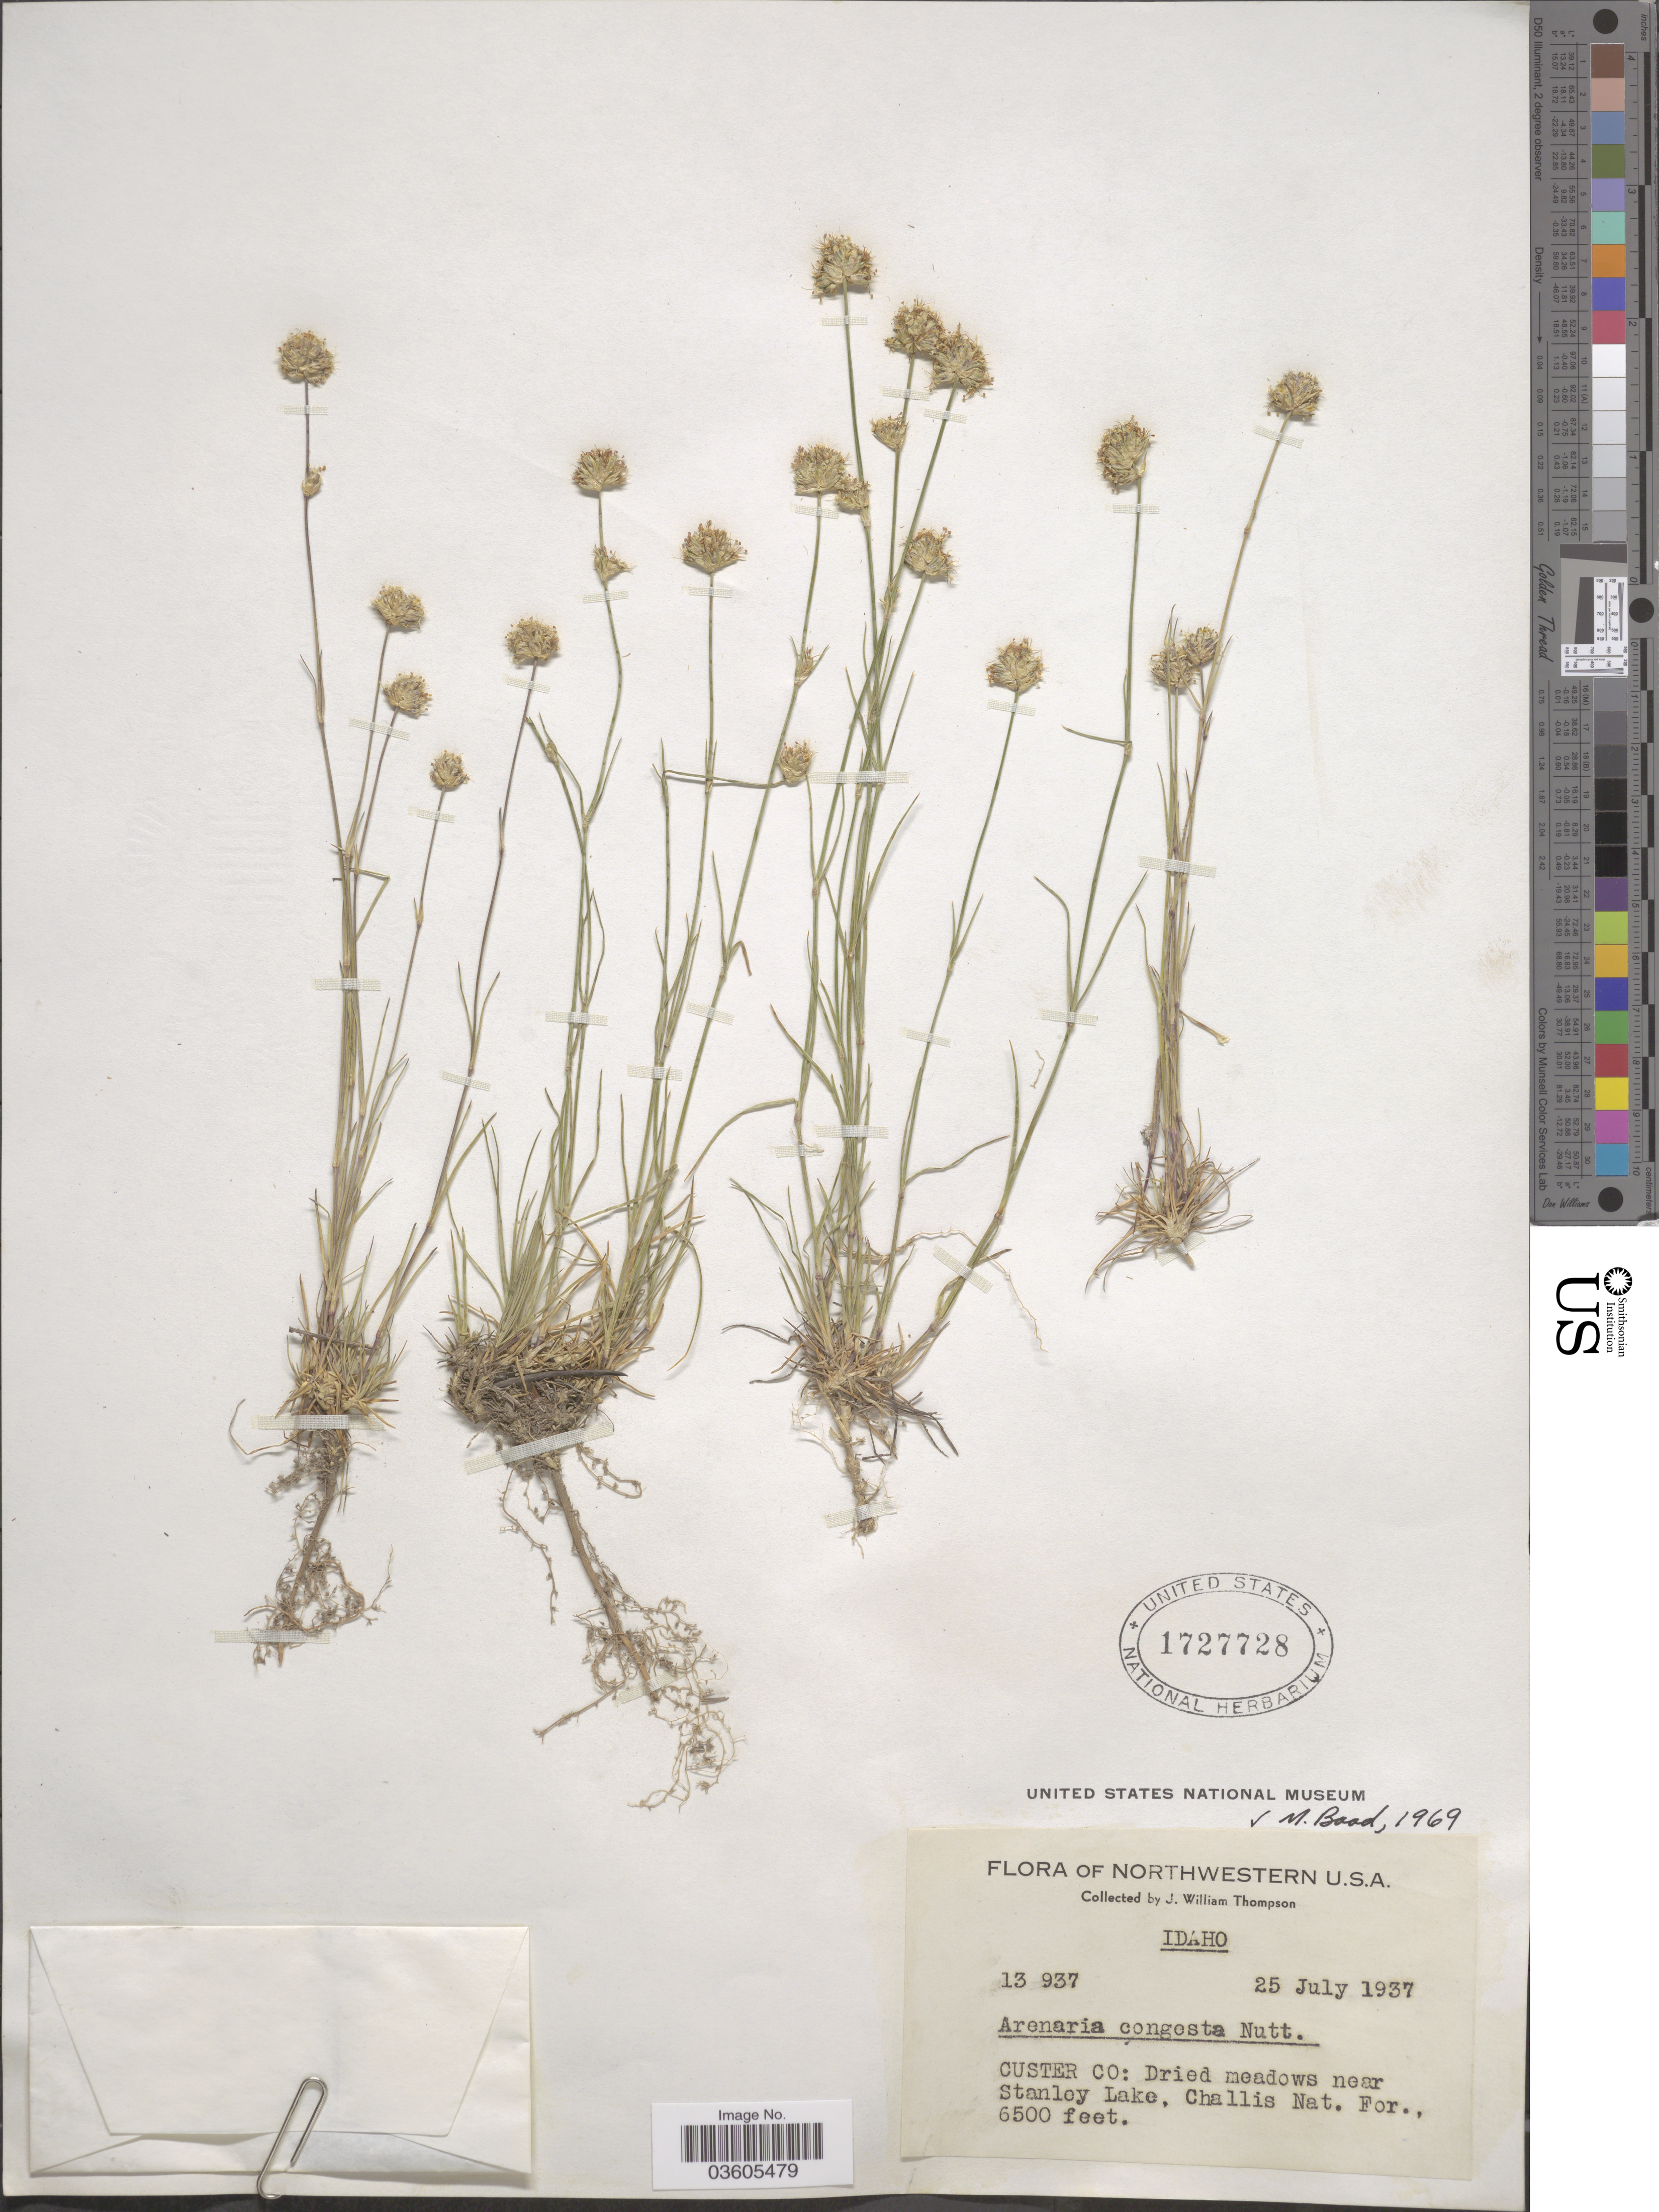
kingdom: Plantae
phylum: Tracheophyta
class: Magnoliopsida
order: Caryophyllales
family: Caryophyllaceae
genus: Eremogone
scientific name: Eremogone congesta var. congesta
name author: (Nutt.) Ikonn.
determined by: Strong, Mark T., (BOT), Smithsonian Institution - National Museum of Natural History (UNITED STATES)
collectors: J. W. Thompson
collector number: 13937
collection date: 1937-07-25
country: United States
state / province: Idaho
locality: Custer Co: Dried meadows near Stanley Lake, Challis Nat. For.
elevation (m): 1981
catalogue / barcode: US 1727728